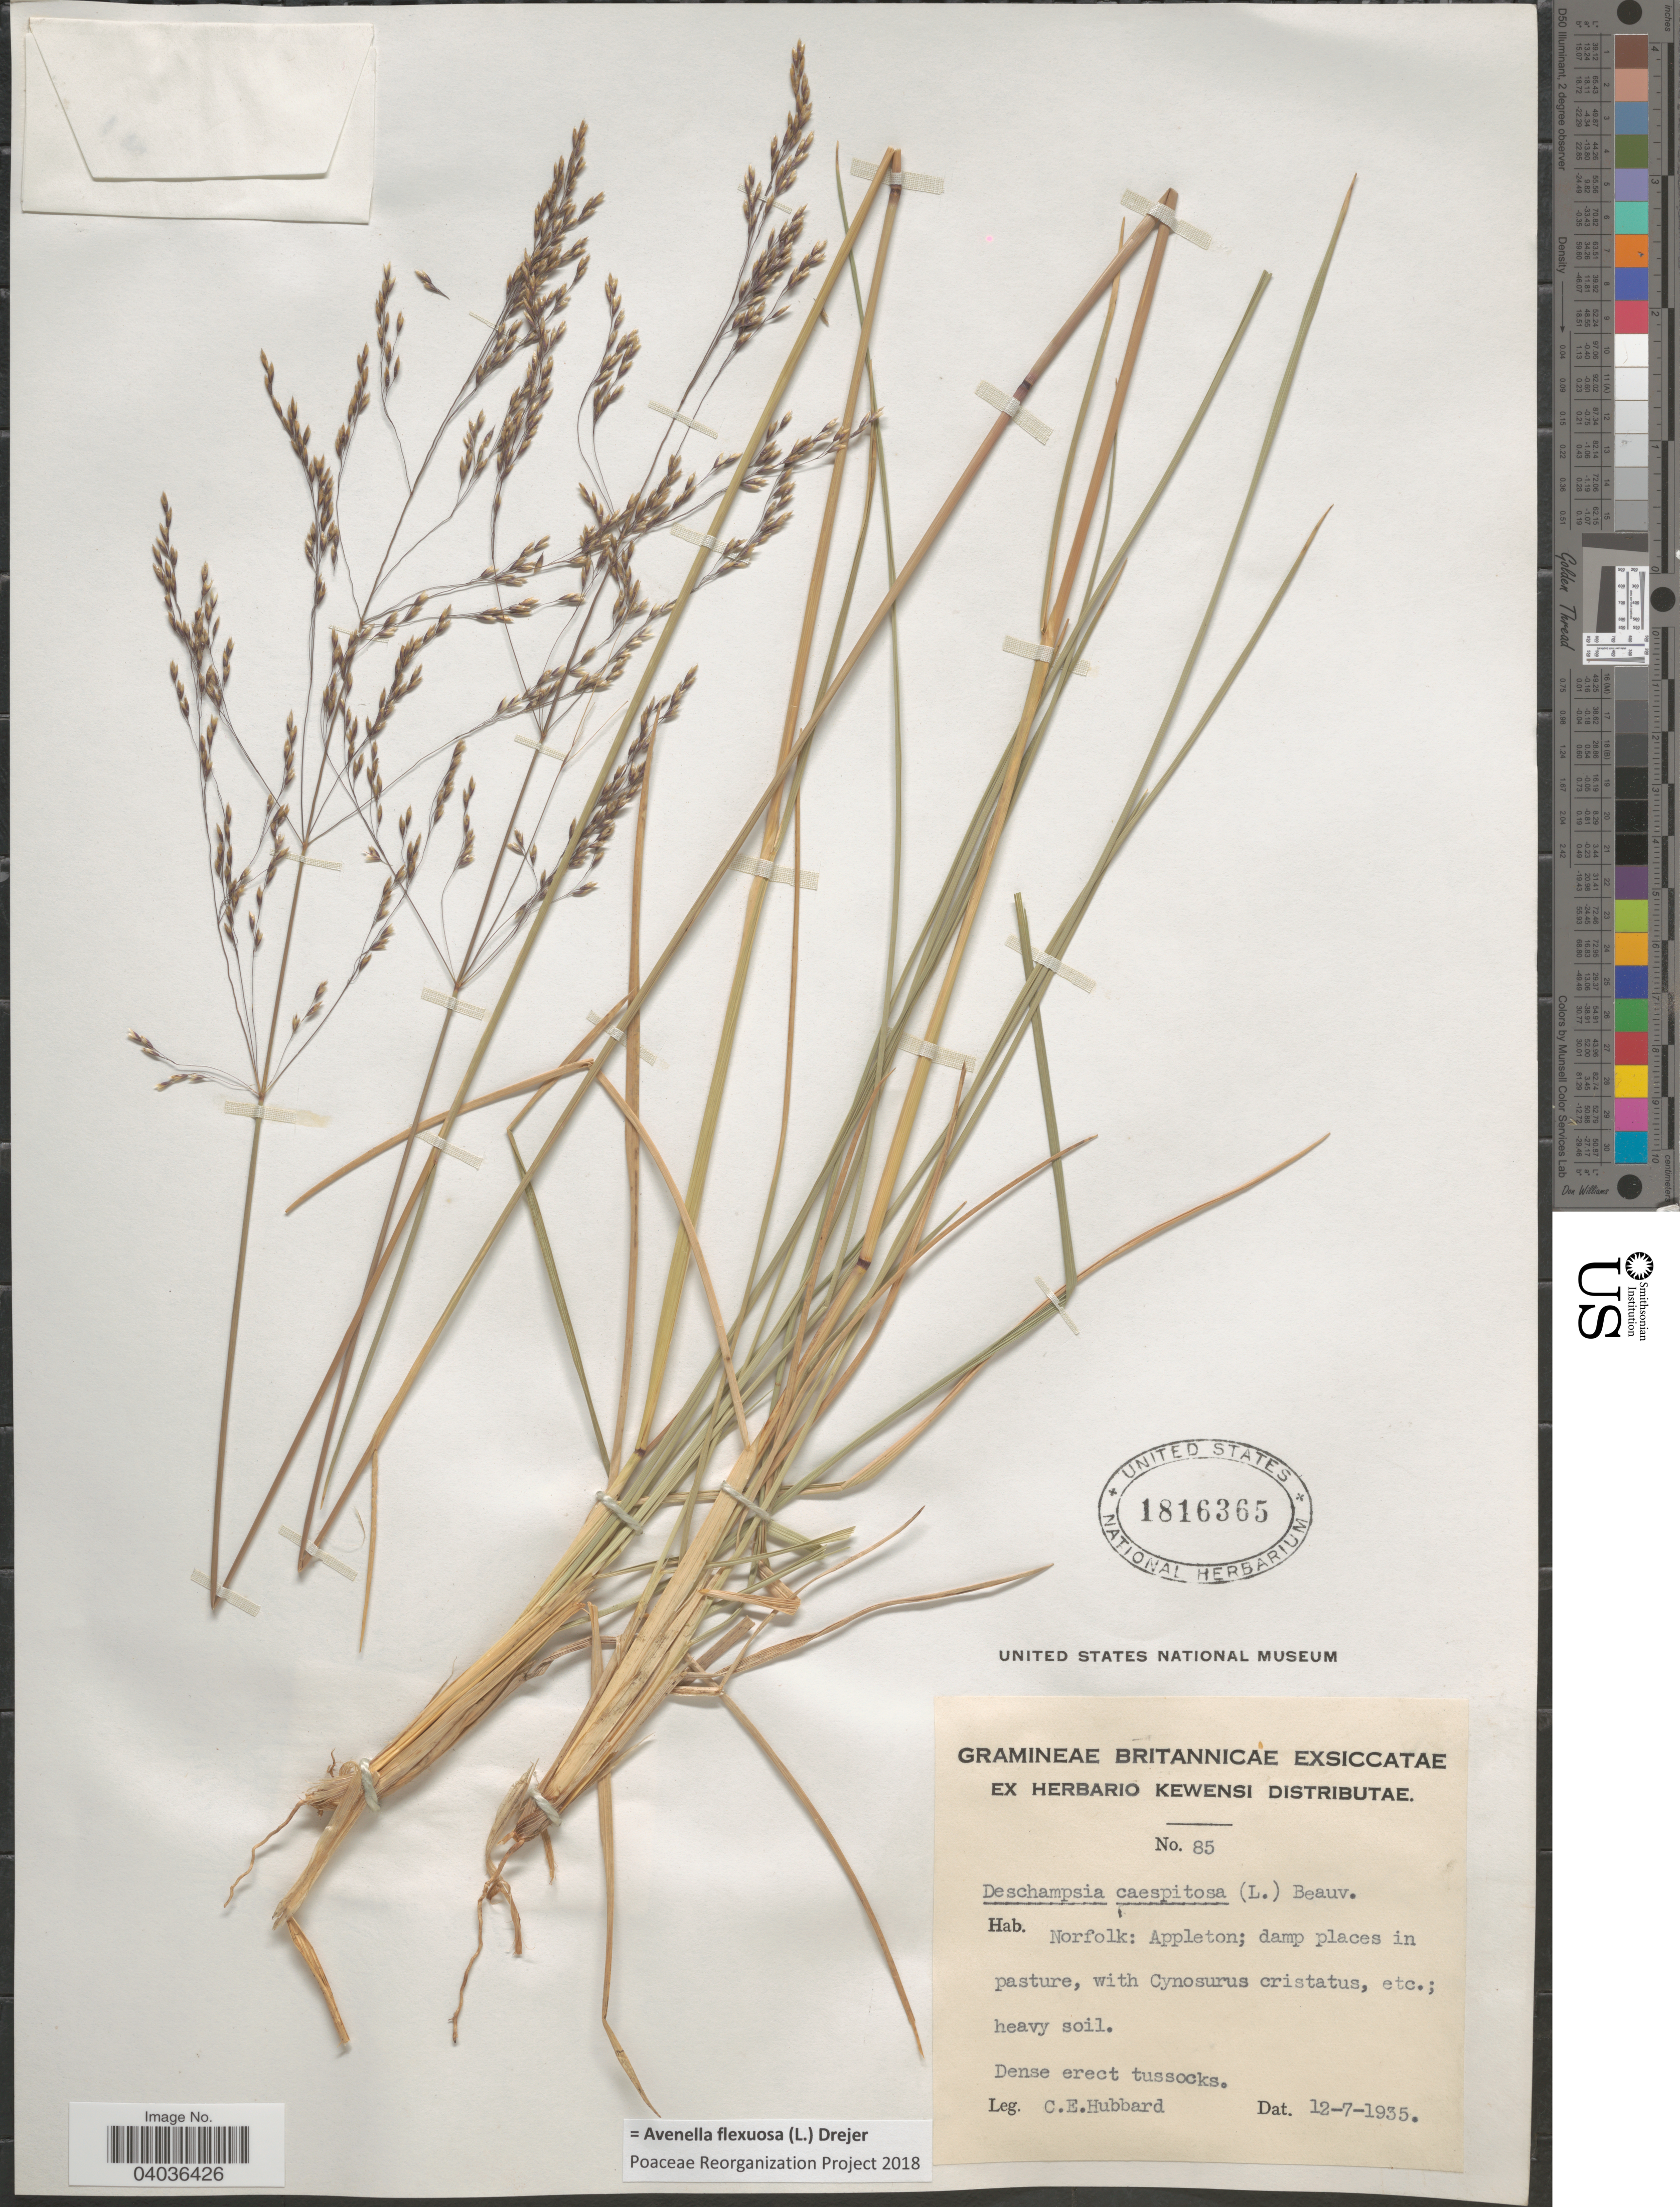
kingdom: Plantae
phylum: Tracheophyta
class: Liliopsida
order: Poales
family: Poaceae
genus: Avenella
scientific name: Avenella flexuosa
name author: (L.) Drejer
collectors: C. E. Hubbard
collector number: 85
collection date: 1935-07-12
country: United Kingdom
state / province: England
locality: Norfolk: Appleton.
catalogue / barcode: US 1816365